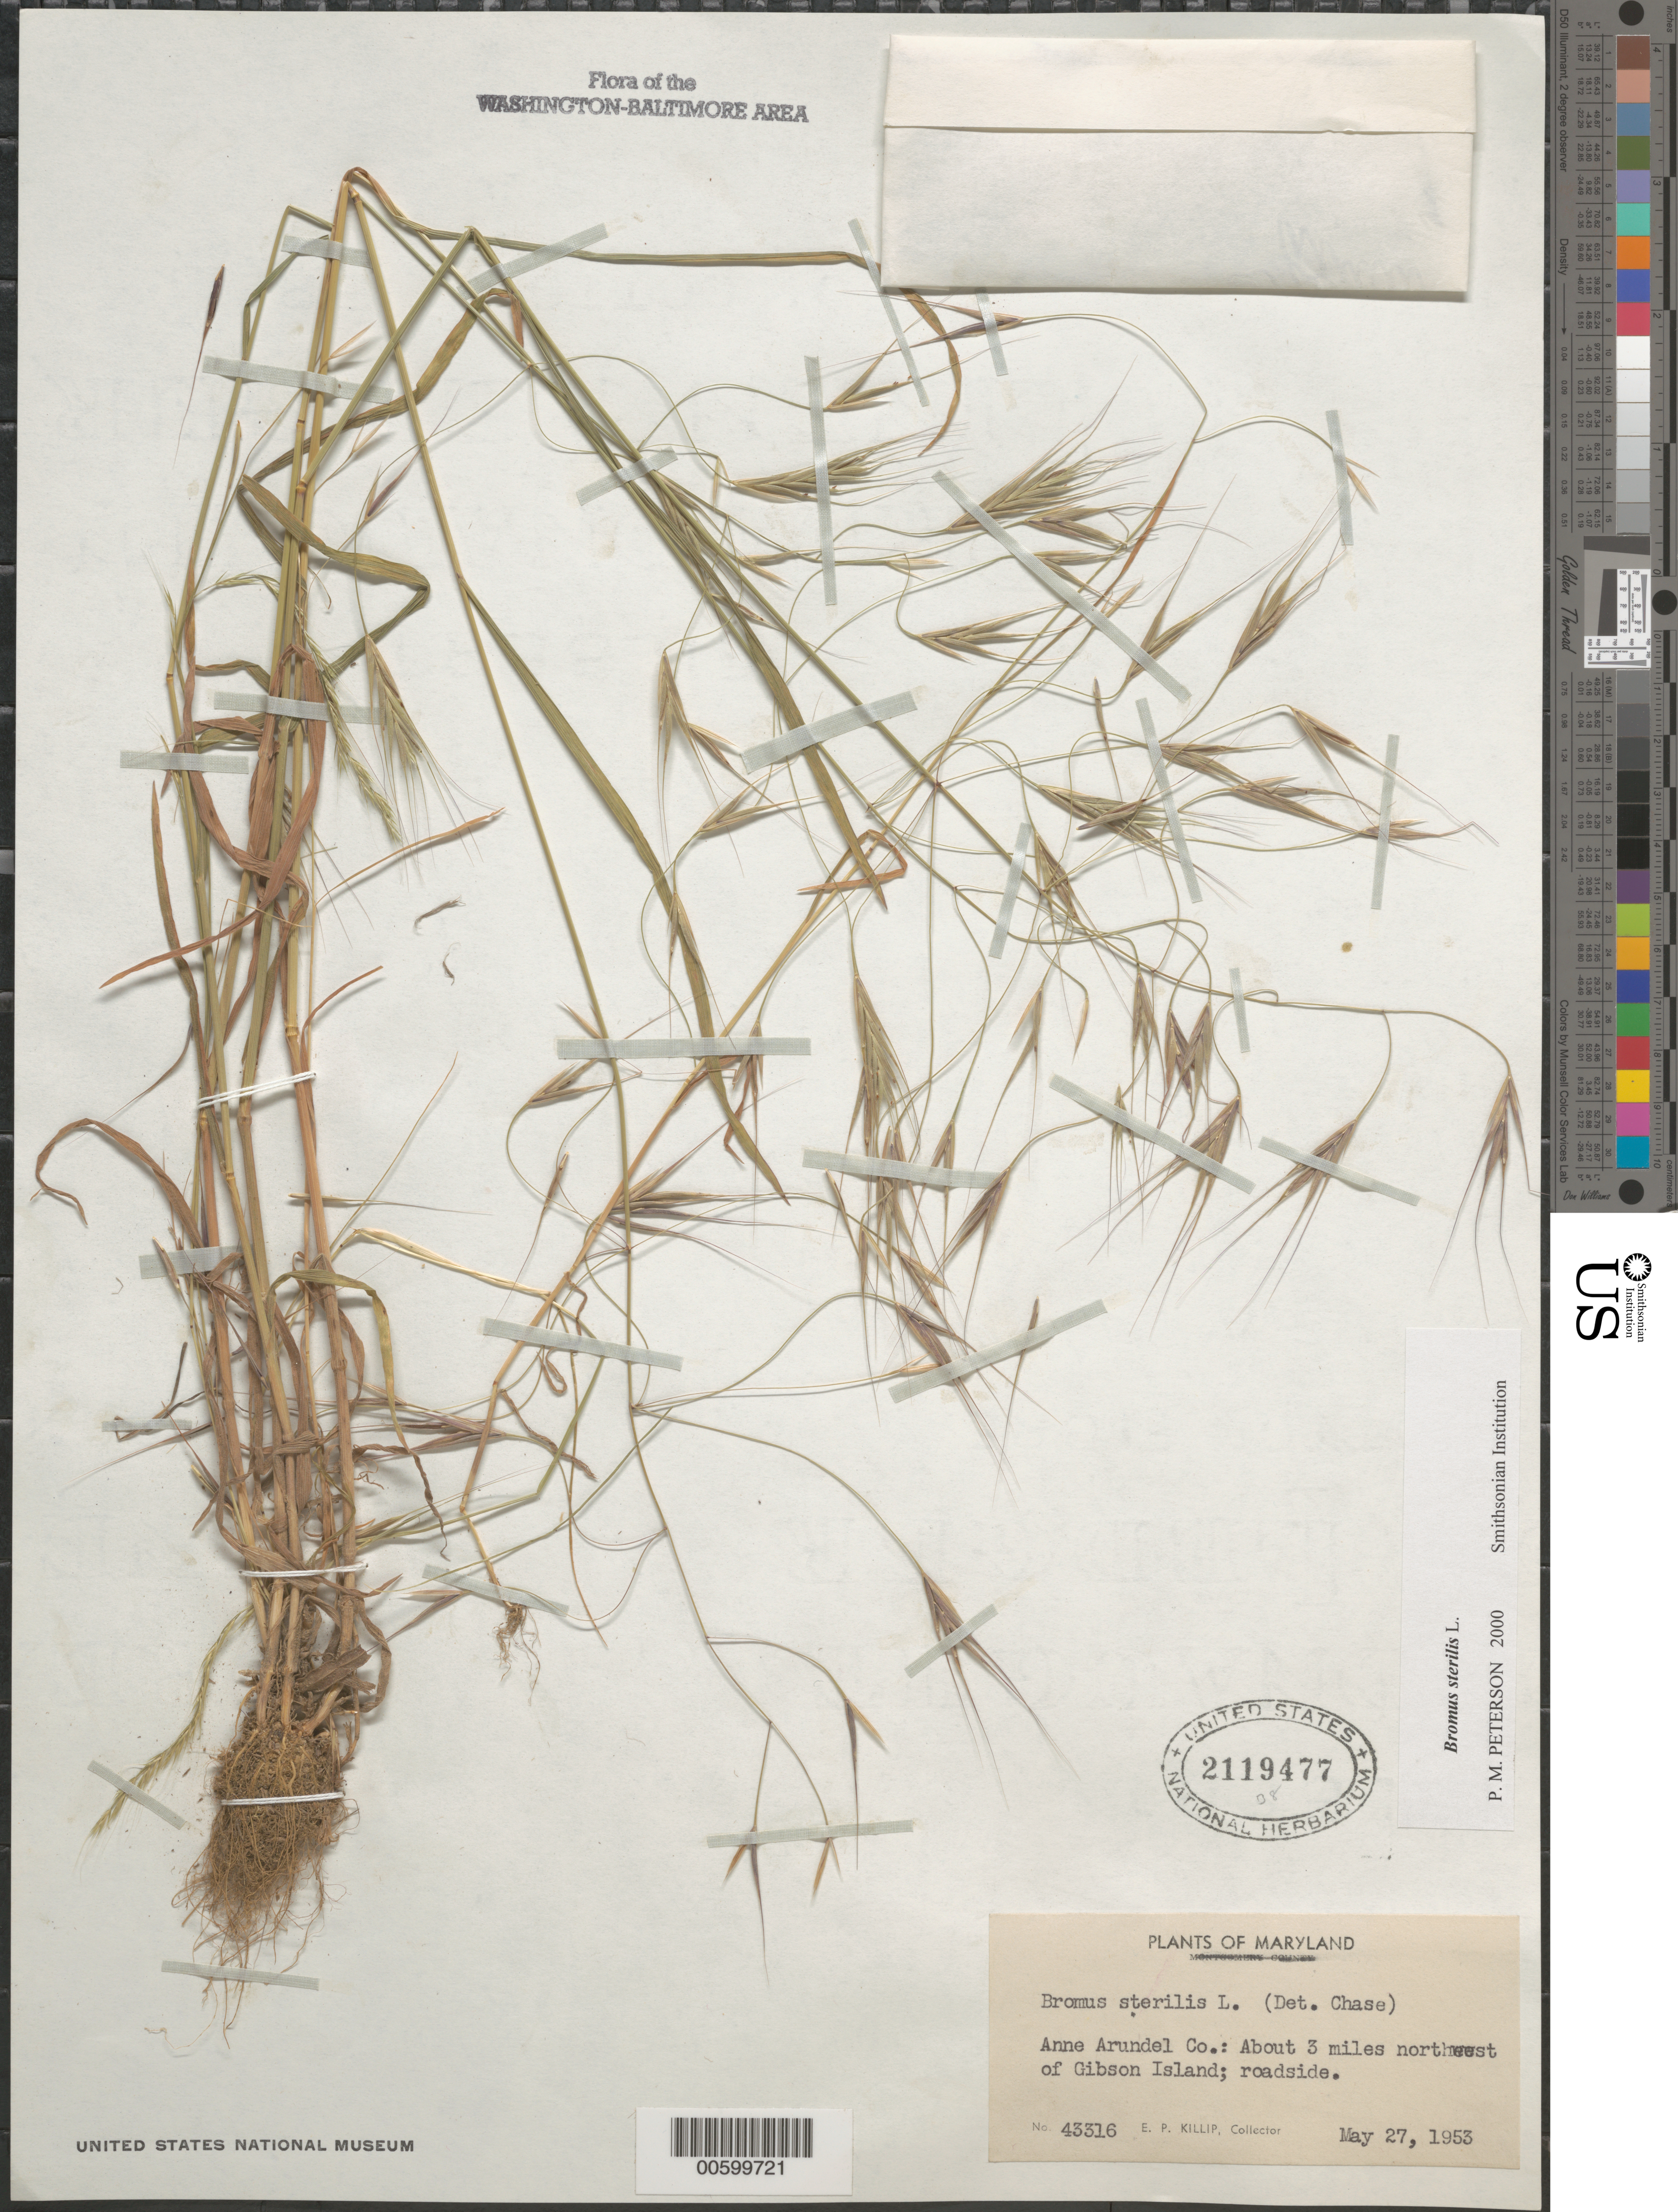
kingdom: Plantae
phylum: Tracheophyta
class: Liliopsida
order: Poales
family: Poaceae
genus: Bromus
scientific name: Bromus sterilis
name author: L.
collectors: E. P. Killip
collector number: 43316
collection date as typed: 27 May 1953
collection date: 1953-05-27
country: United States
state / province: Maryland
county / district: Anne Arundel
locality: Nw of gibson island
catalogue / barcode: US 2119477